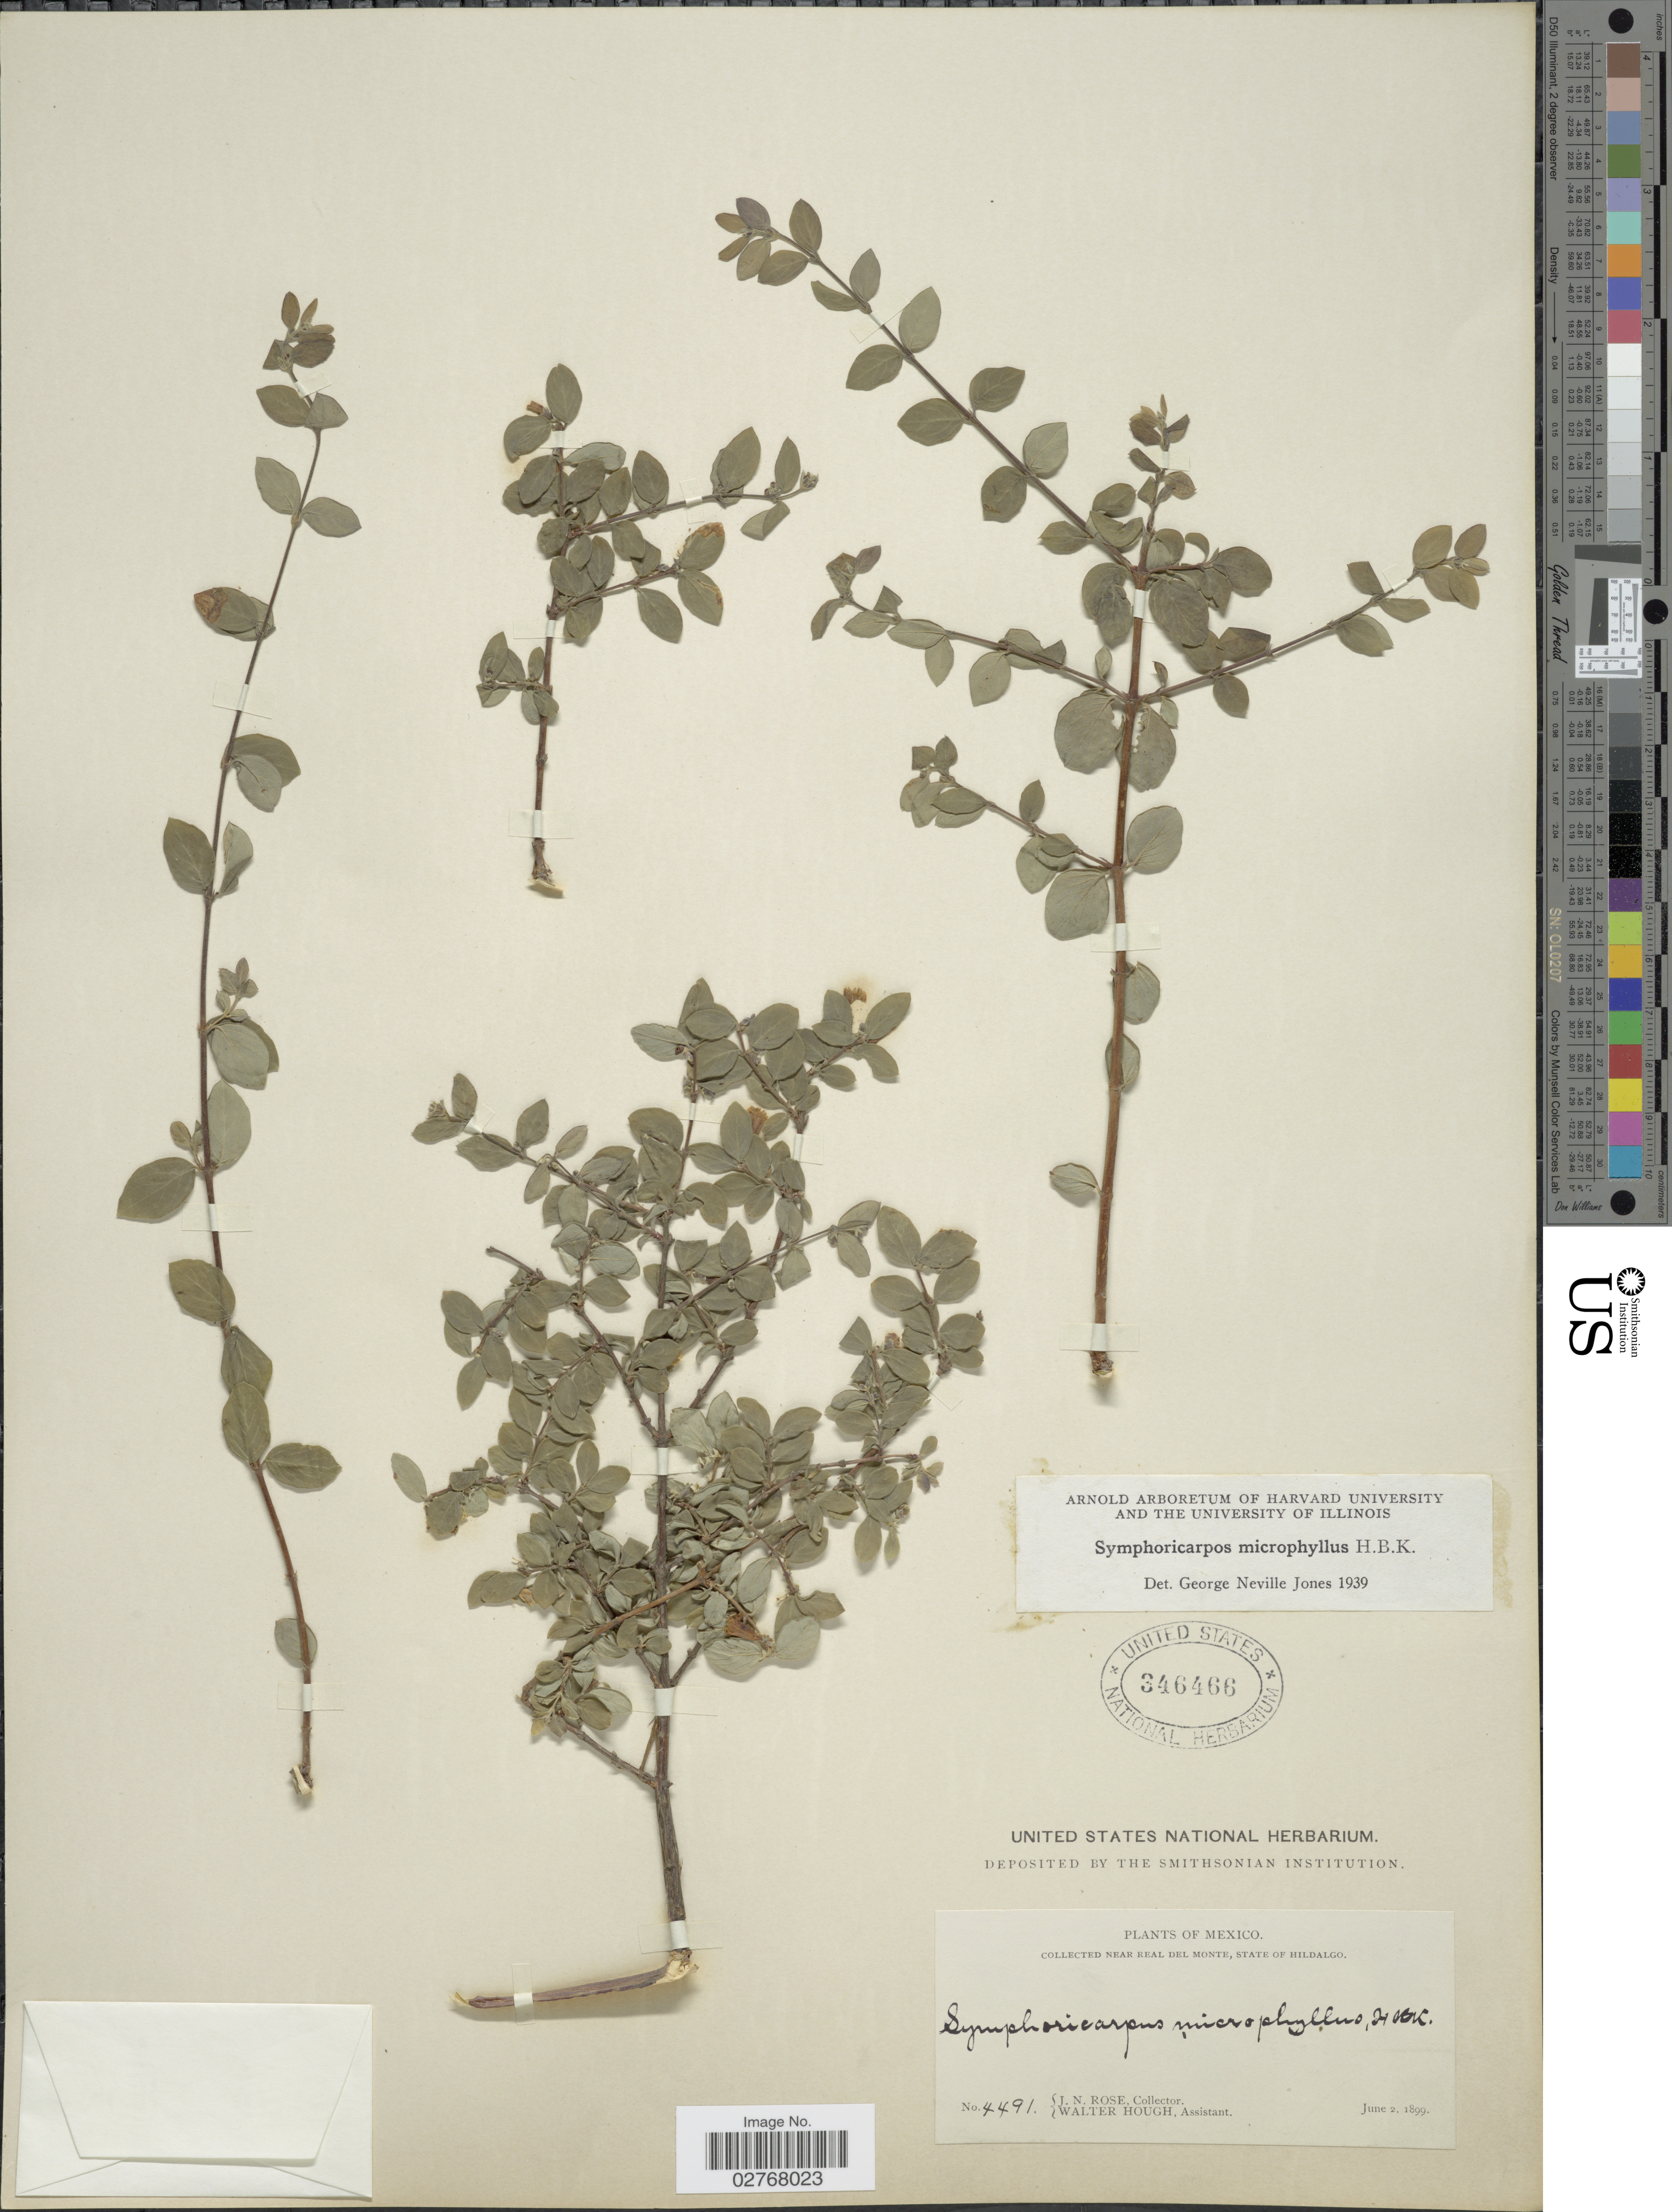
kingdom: Plantae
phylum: Tracheophyta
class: Magnoliopsida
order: Dipsacales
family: Caprifoliaceae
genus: Symphoricarpos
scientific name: Symphoricarpos microphyllus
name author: Kunth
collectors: J. N. Rose & W. Hough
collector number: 4491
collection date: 1899-06-02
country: Mexico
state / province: Hidalgo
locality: Near Real del Monte.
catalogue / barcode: US 346466